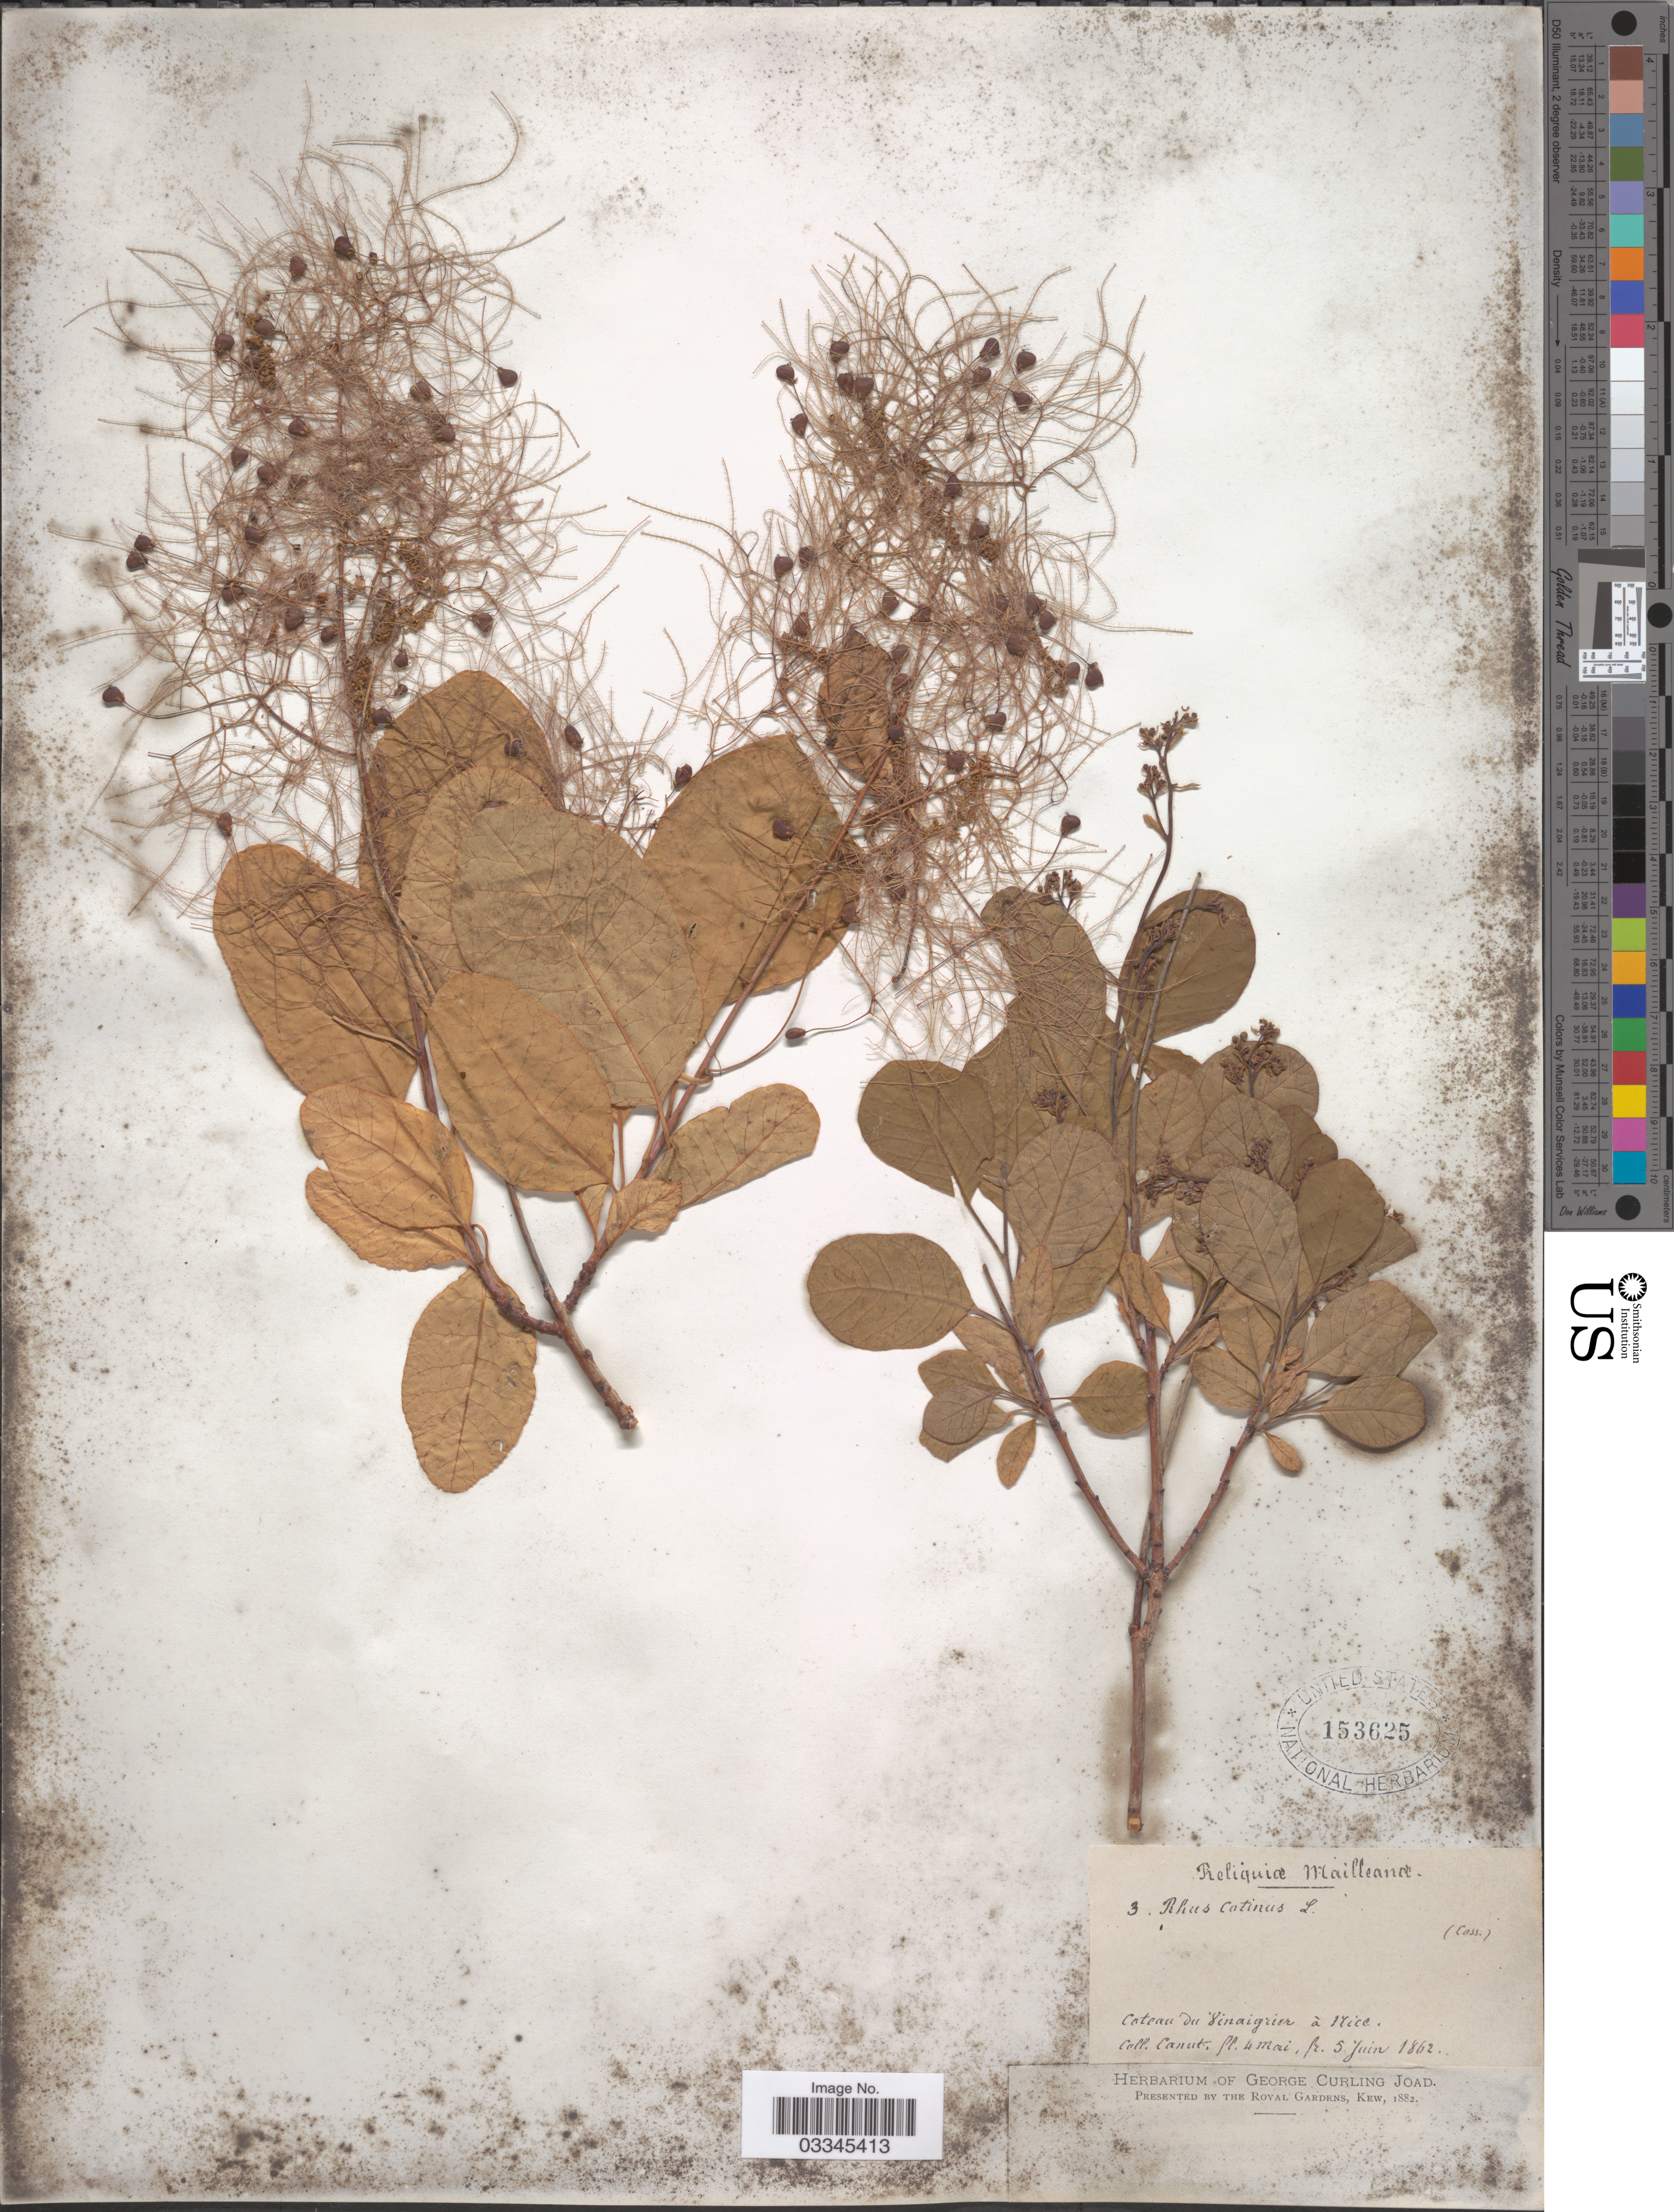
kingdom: Plantae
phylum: Tracheophyta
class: Magnoliopsida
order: Sapindales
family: Anacardiaceae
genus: Cotinus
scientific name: Cotinus coggygria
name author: Scop.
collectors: Canut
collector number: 3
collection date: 1862-05-04/1862-06-05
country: France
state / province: Provence-Alpes-Côte d'Azur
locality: Coteau du Vinaigrier à Nice.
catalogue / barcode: US 153625